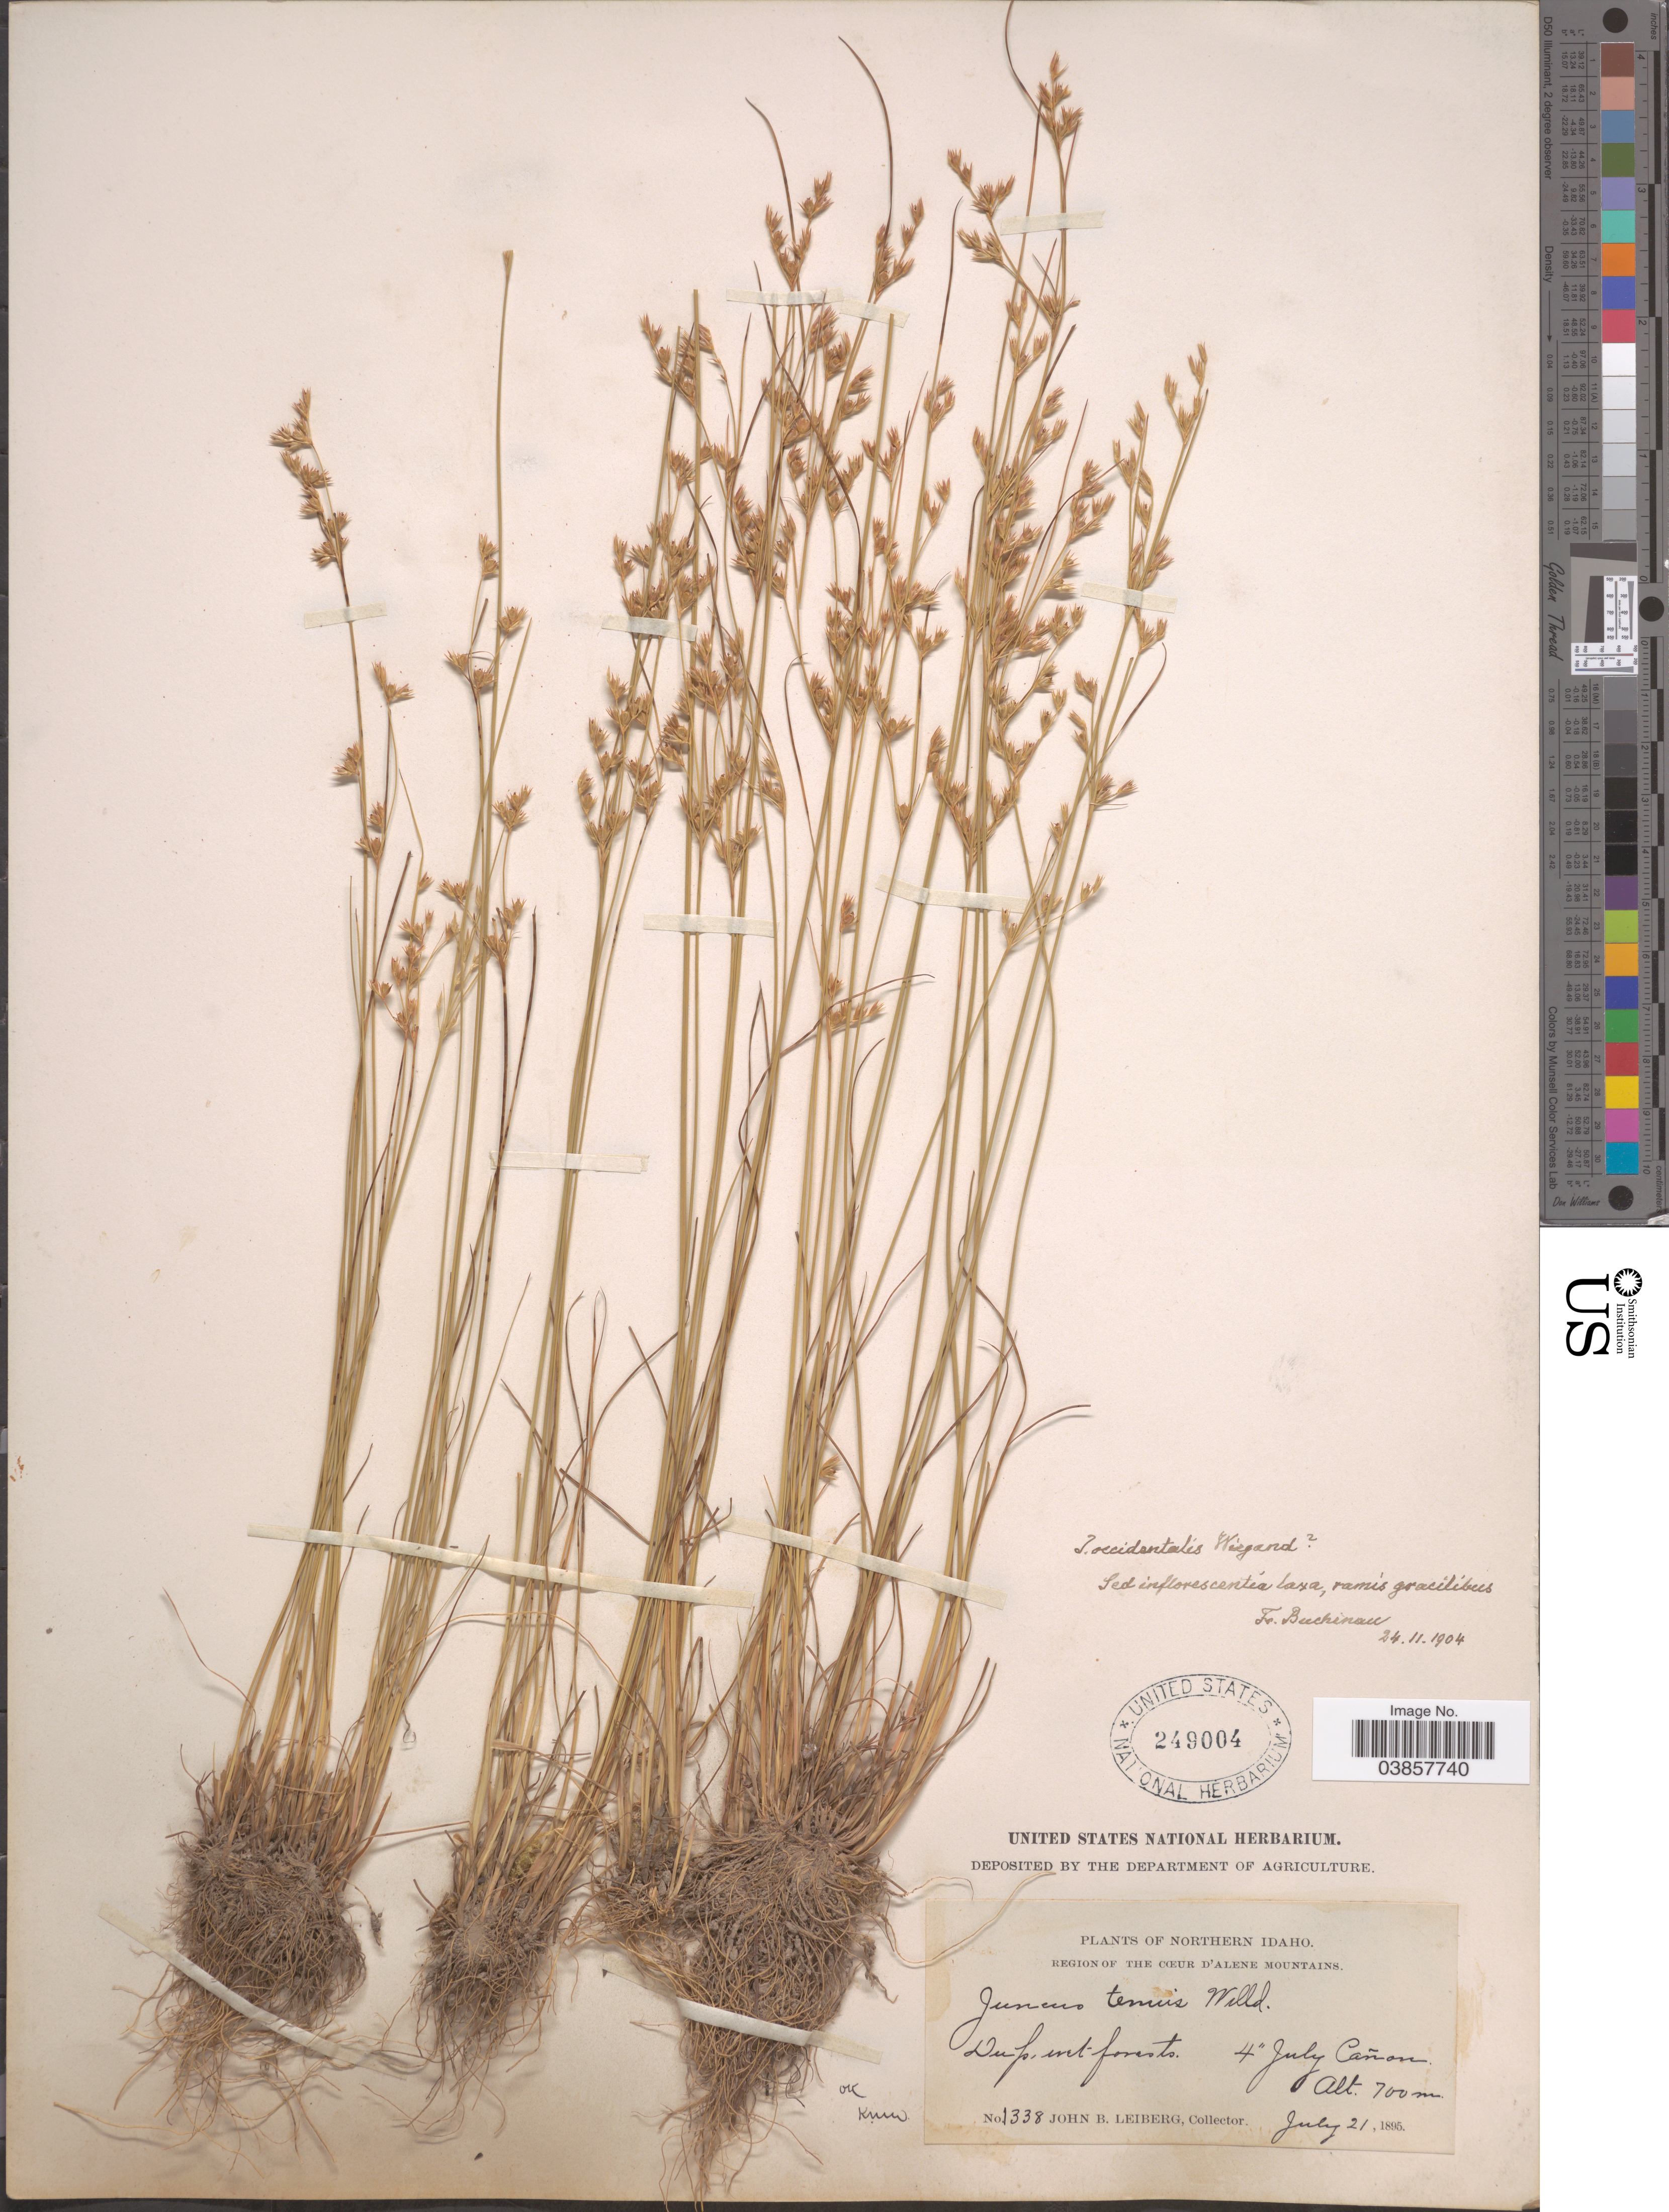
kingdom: Plantae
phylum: Tracheophyta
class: Liliopsida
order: Poales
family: Juncaceae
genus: Juncus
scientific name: Juncus tenuis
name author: Willd.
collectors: J. B. Leiberg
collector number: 1338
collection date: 1895-07-21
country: United States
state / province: Idaho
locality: Northern Idaho. Region of the Cœur D' Alene Mountains. 4' July Cañon.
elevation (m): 700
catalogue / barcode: US 249004